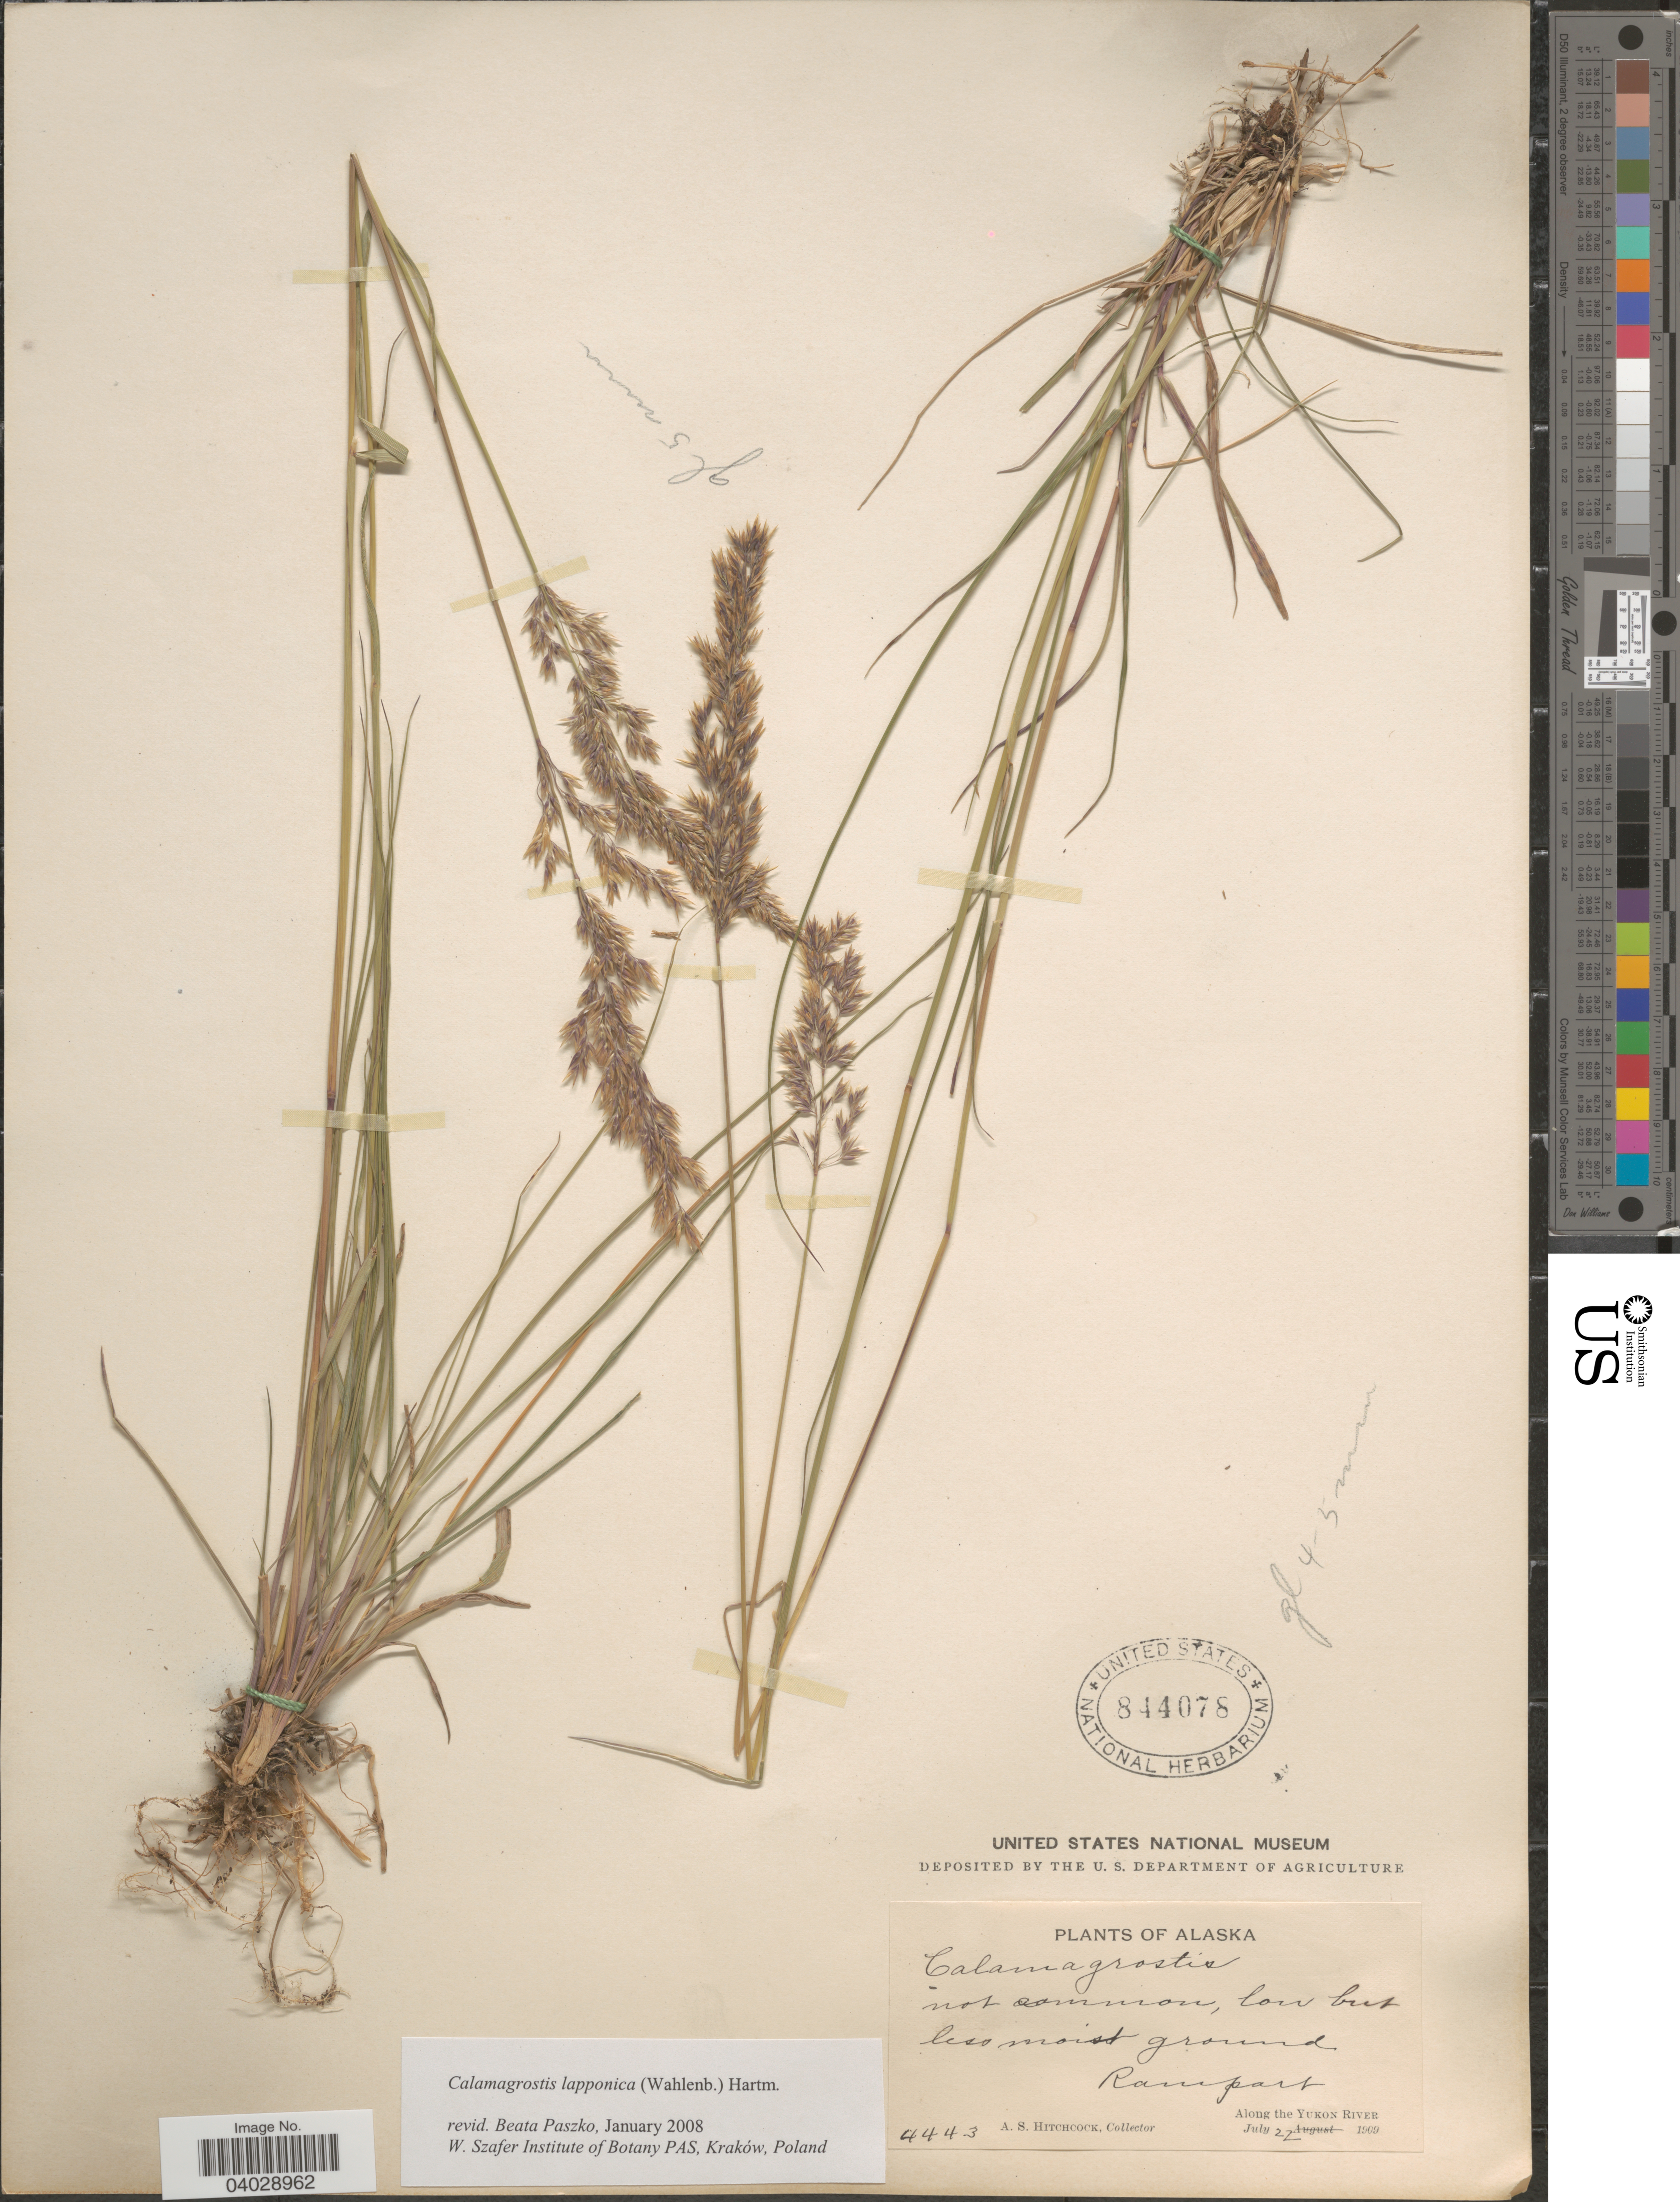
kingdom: Plantae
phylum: Tracheophyta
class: Liliopsida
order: Poales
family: Poaceae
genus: Calamagrostis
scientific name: Calamagrostis lapponica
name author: (Wahlenb.) Hartm.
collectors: A. S. Hitchcock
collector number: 4443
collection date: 1900-07-22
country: United States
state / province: Alaska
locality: Rampart. Along the Yukon River.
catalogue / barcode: US 844078